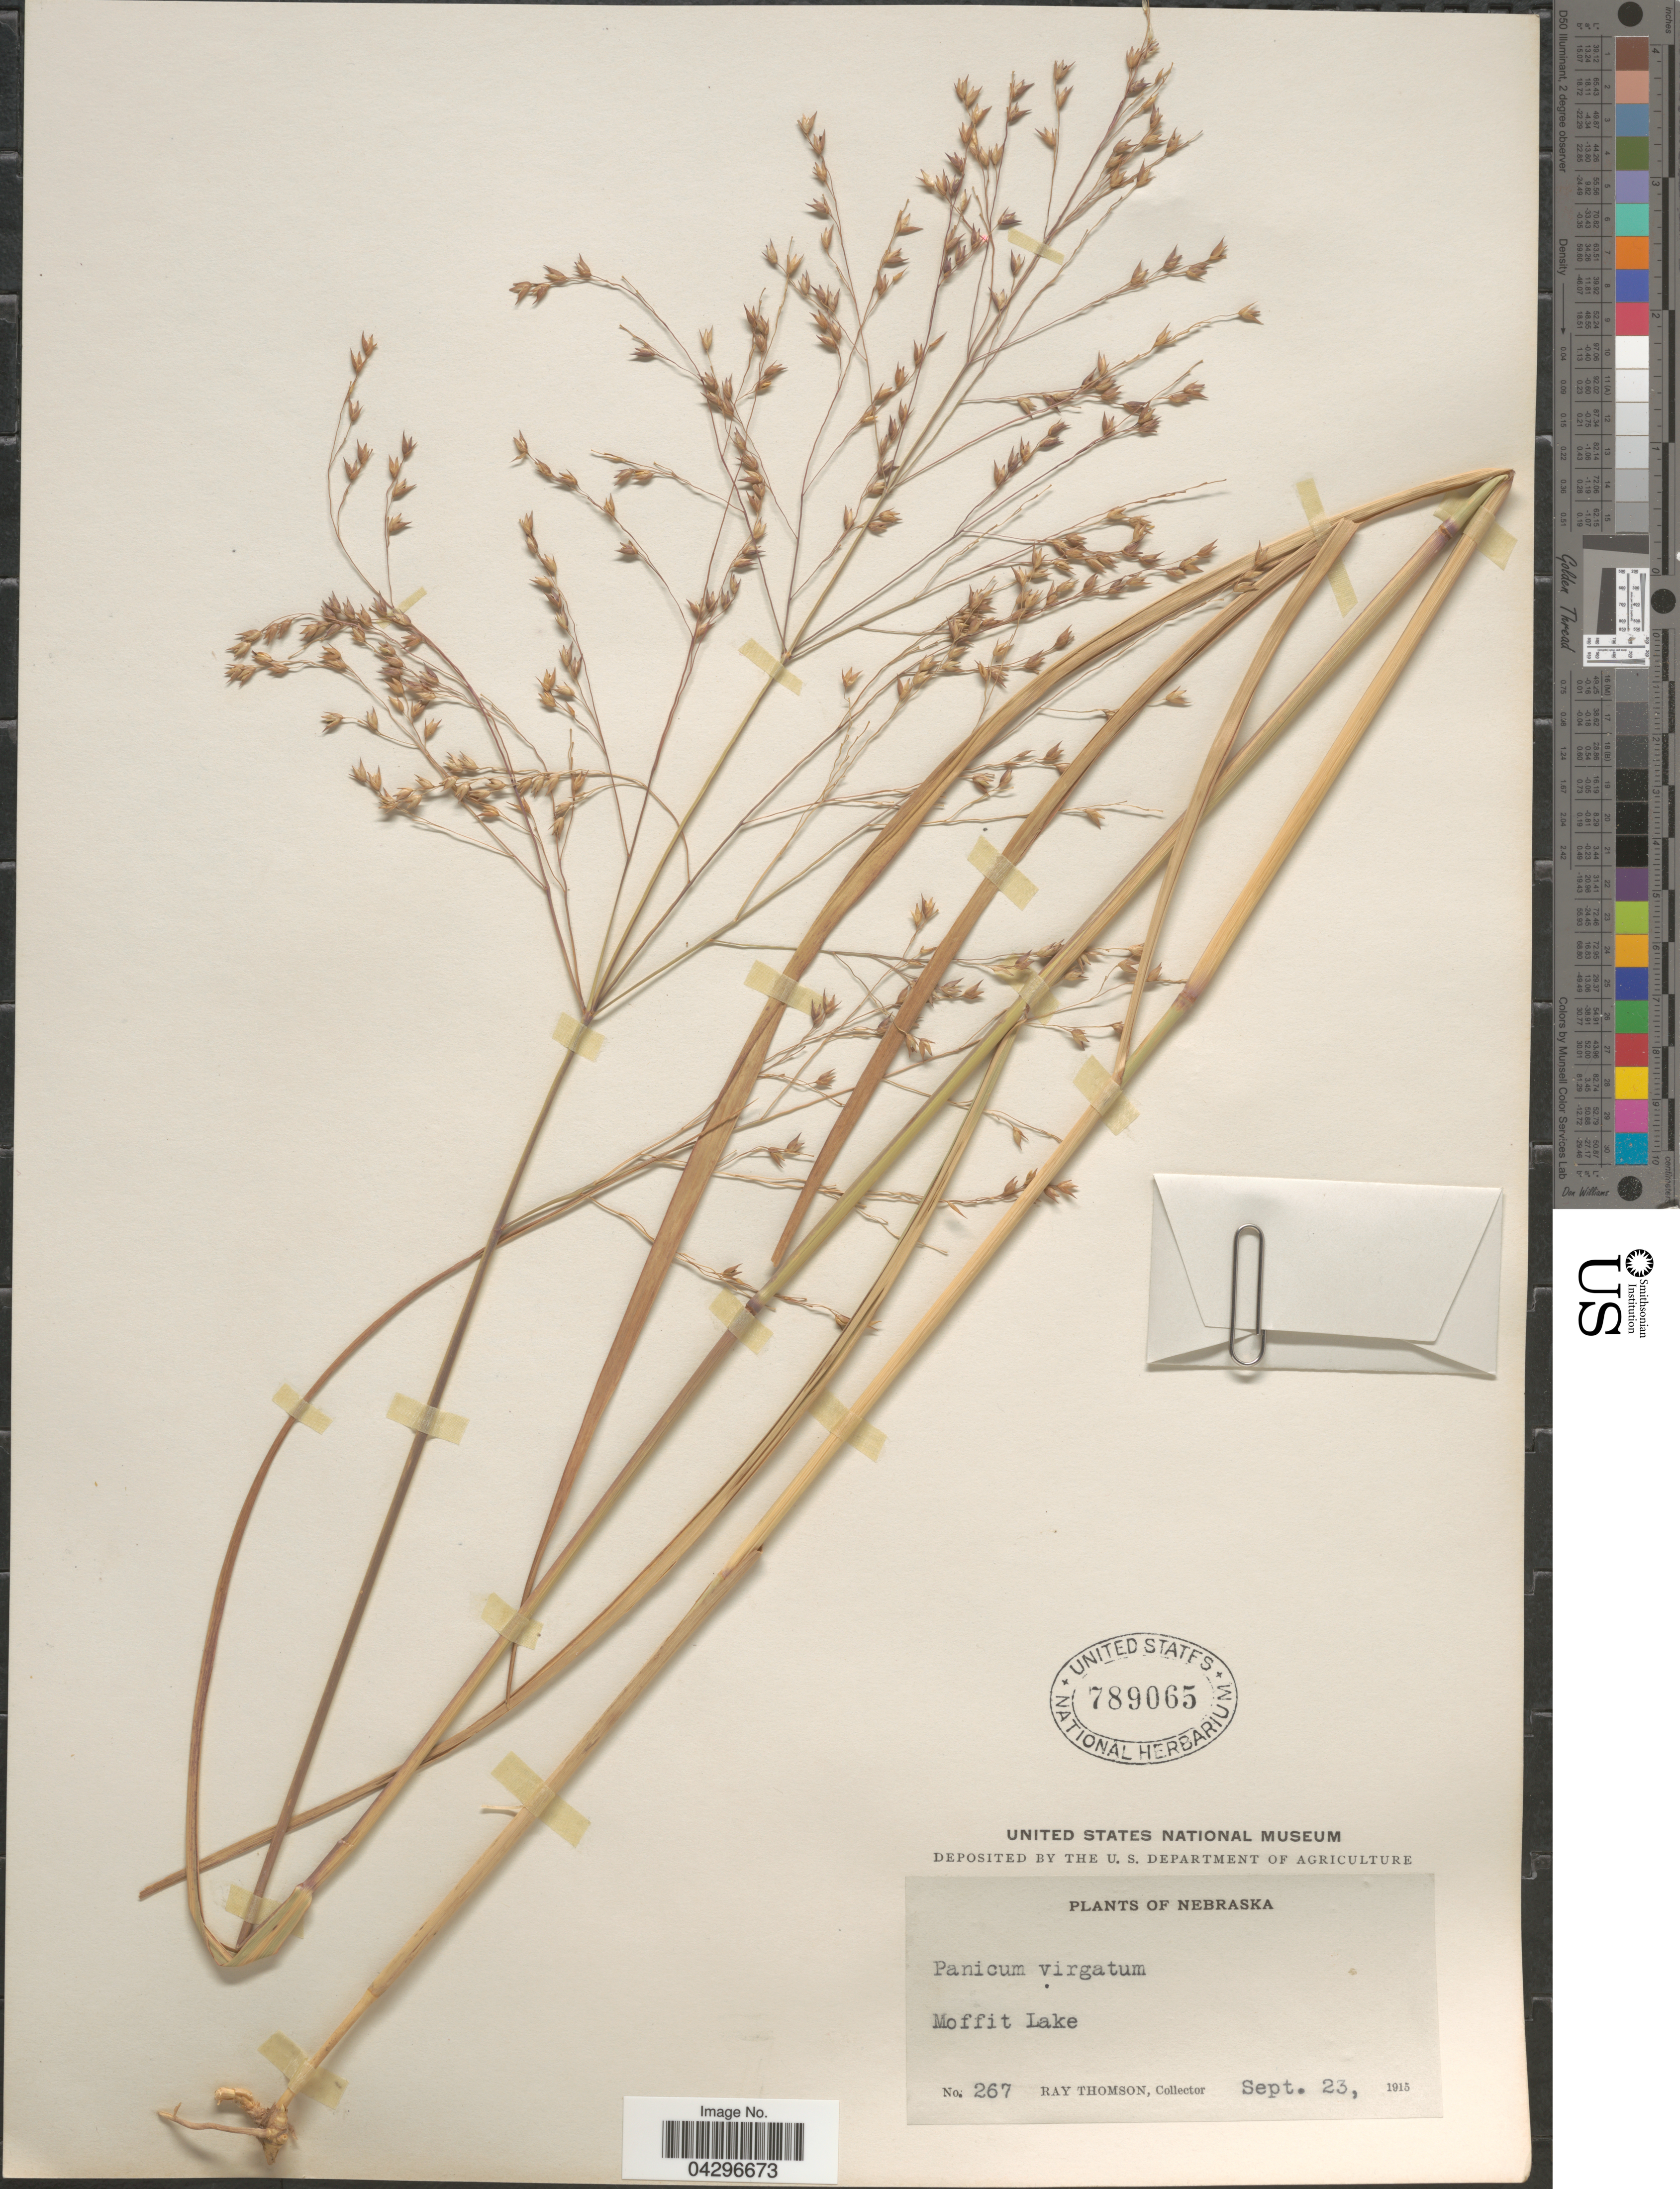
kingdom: Plantae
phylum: Tracheophyta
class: Liliopsida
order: Poales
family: Poaceae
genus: Panicum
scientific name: Panicum virgatum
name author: L.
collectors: R. Thomson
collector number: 267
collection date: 1915-09-23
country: United States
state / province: Nebraska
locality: Moffit Lake.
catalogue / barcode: US 789065